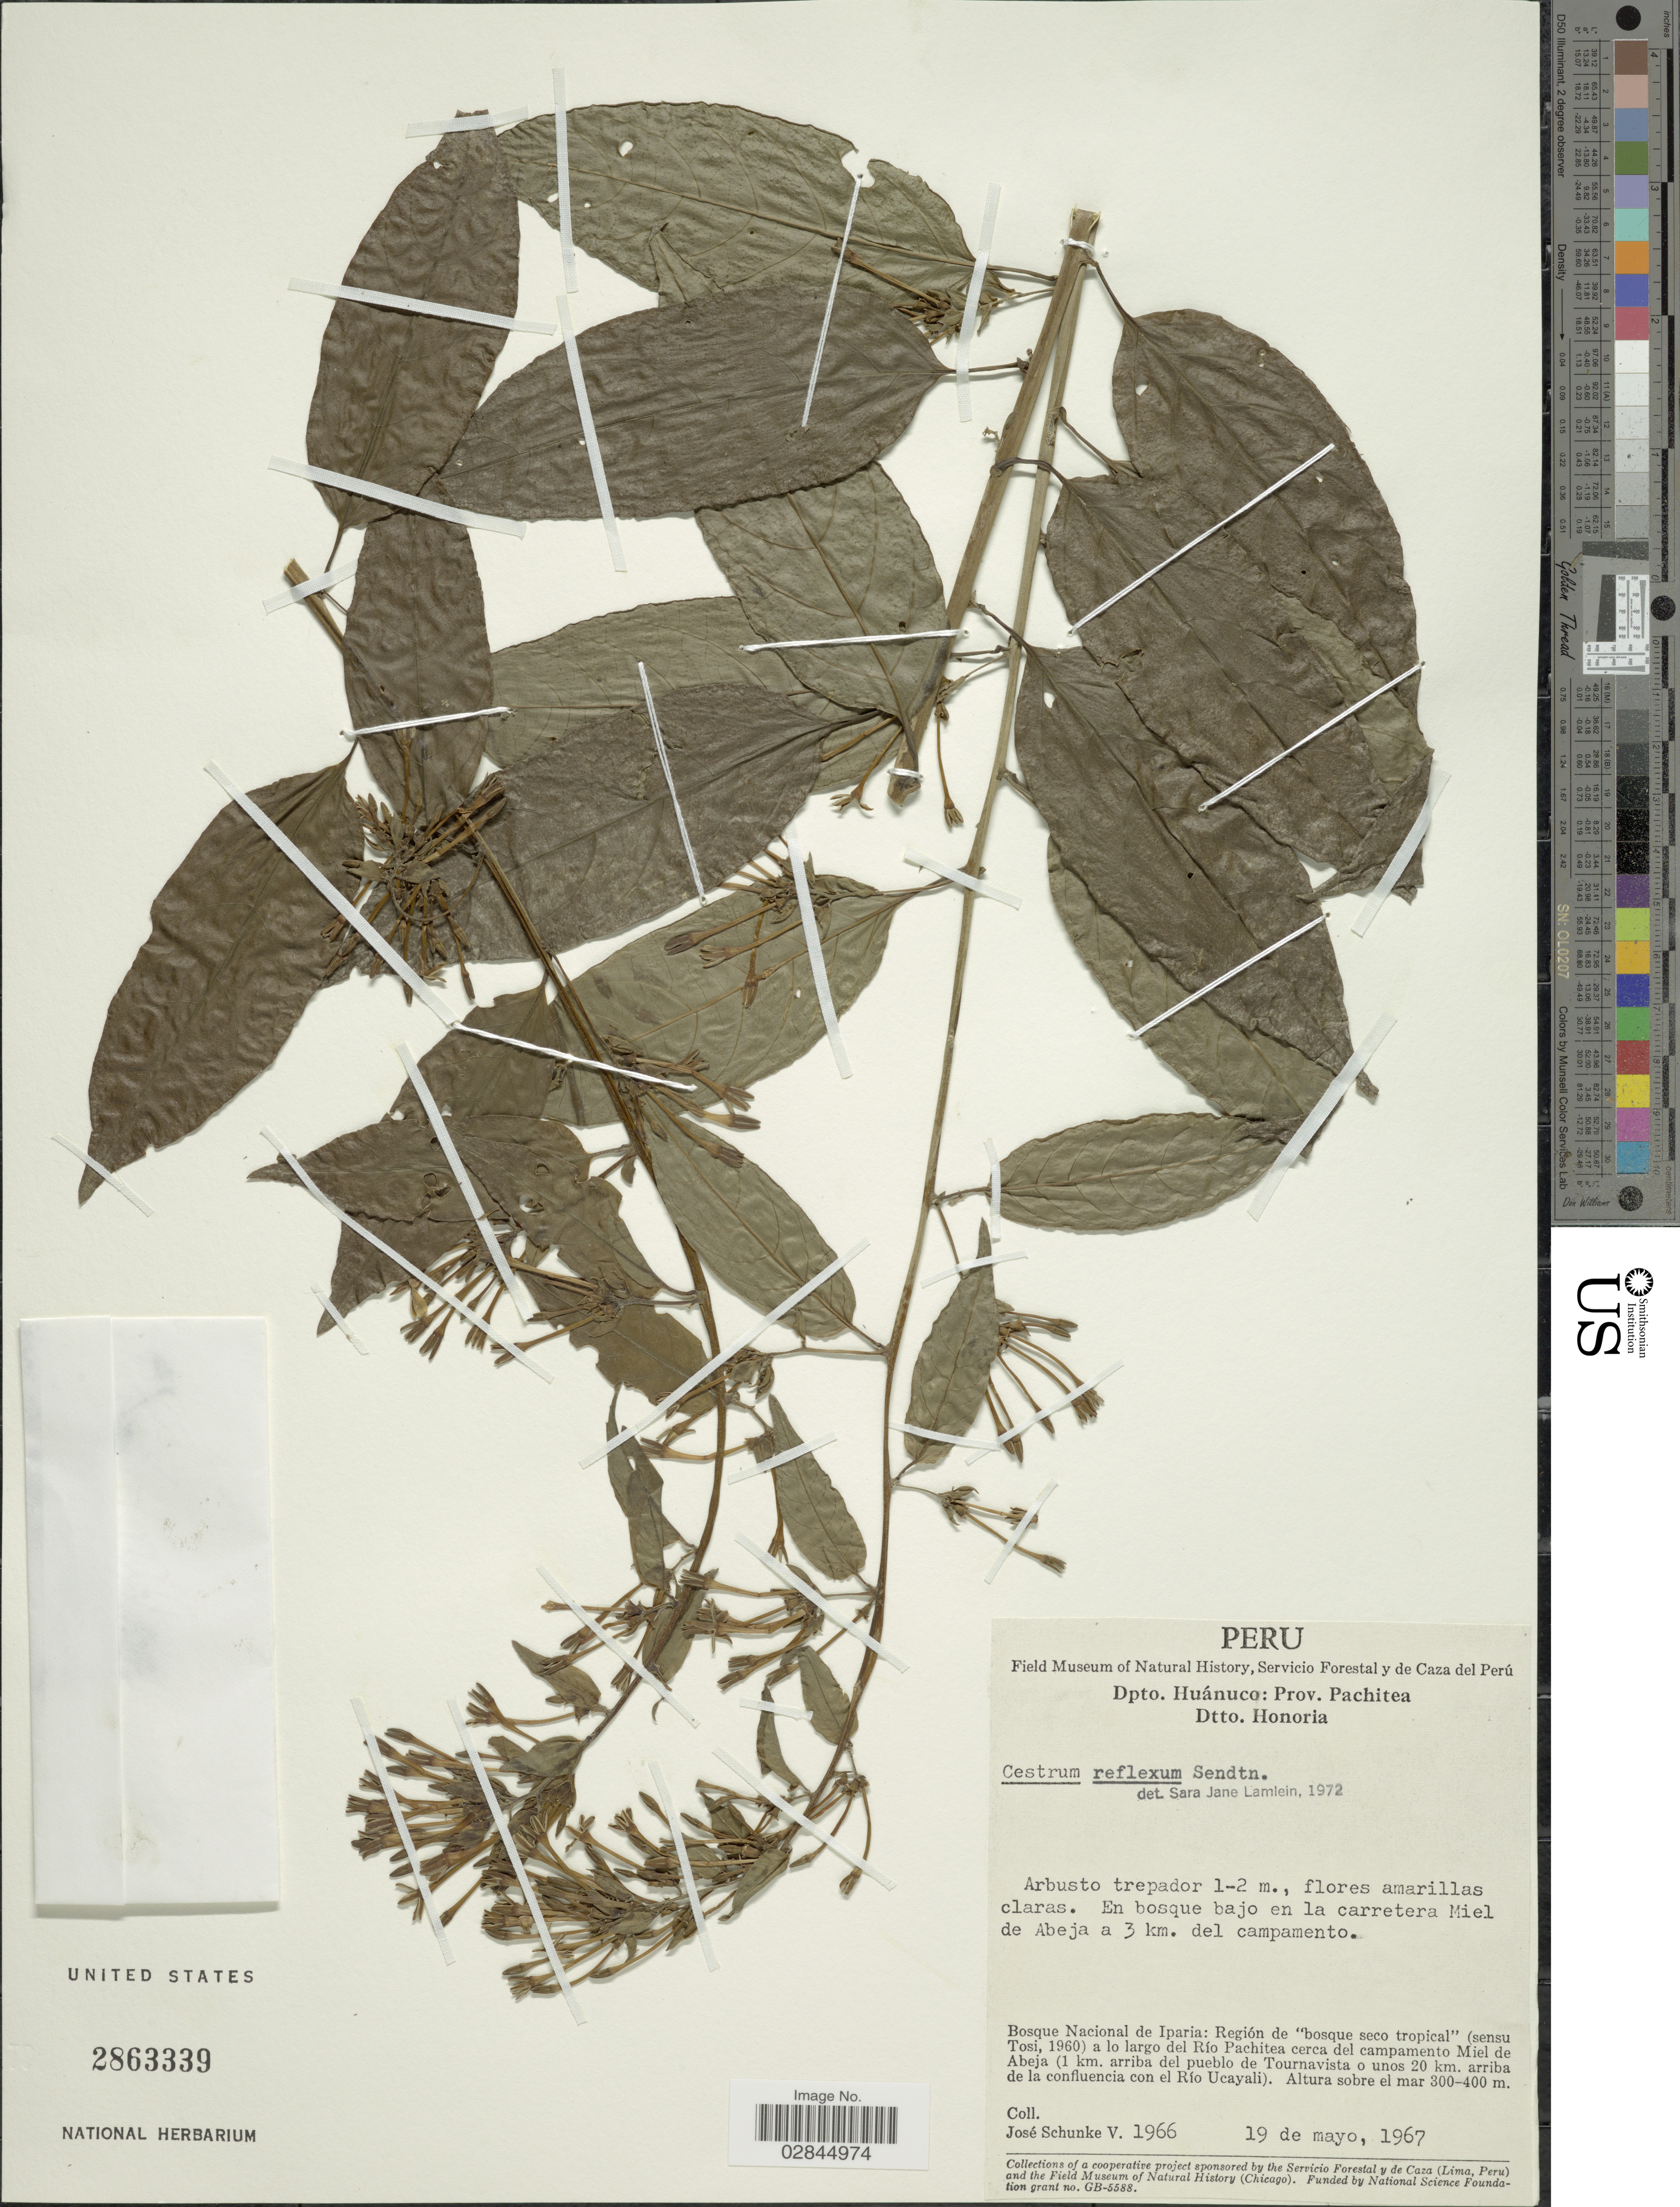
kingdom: Plantae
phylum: Tracheophyta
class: Magnoliopsida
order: Solanales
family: Solanaceae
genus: Cestrum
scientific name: Cestrum reflexum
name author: Sendtn.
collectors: J. Schunke Vigo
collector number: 1966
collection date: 1967-05-19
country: Peru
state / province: Huánuco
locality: Dpto. Huánuco: Prov. Pachitea. Dtto. Honoria. Bosque Nacional de Iparia: Región de "bosque seco tropical" (sensu Tosi, 1960) a lo largo del Río Pachitea cerca del campamento Miel de Abeja (1 km. arriba del pueblo de Tournavista o unos 20 km. arriba de la confluencia con el Río Ucayali).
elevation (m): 300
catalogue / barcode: US 2863339